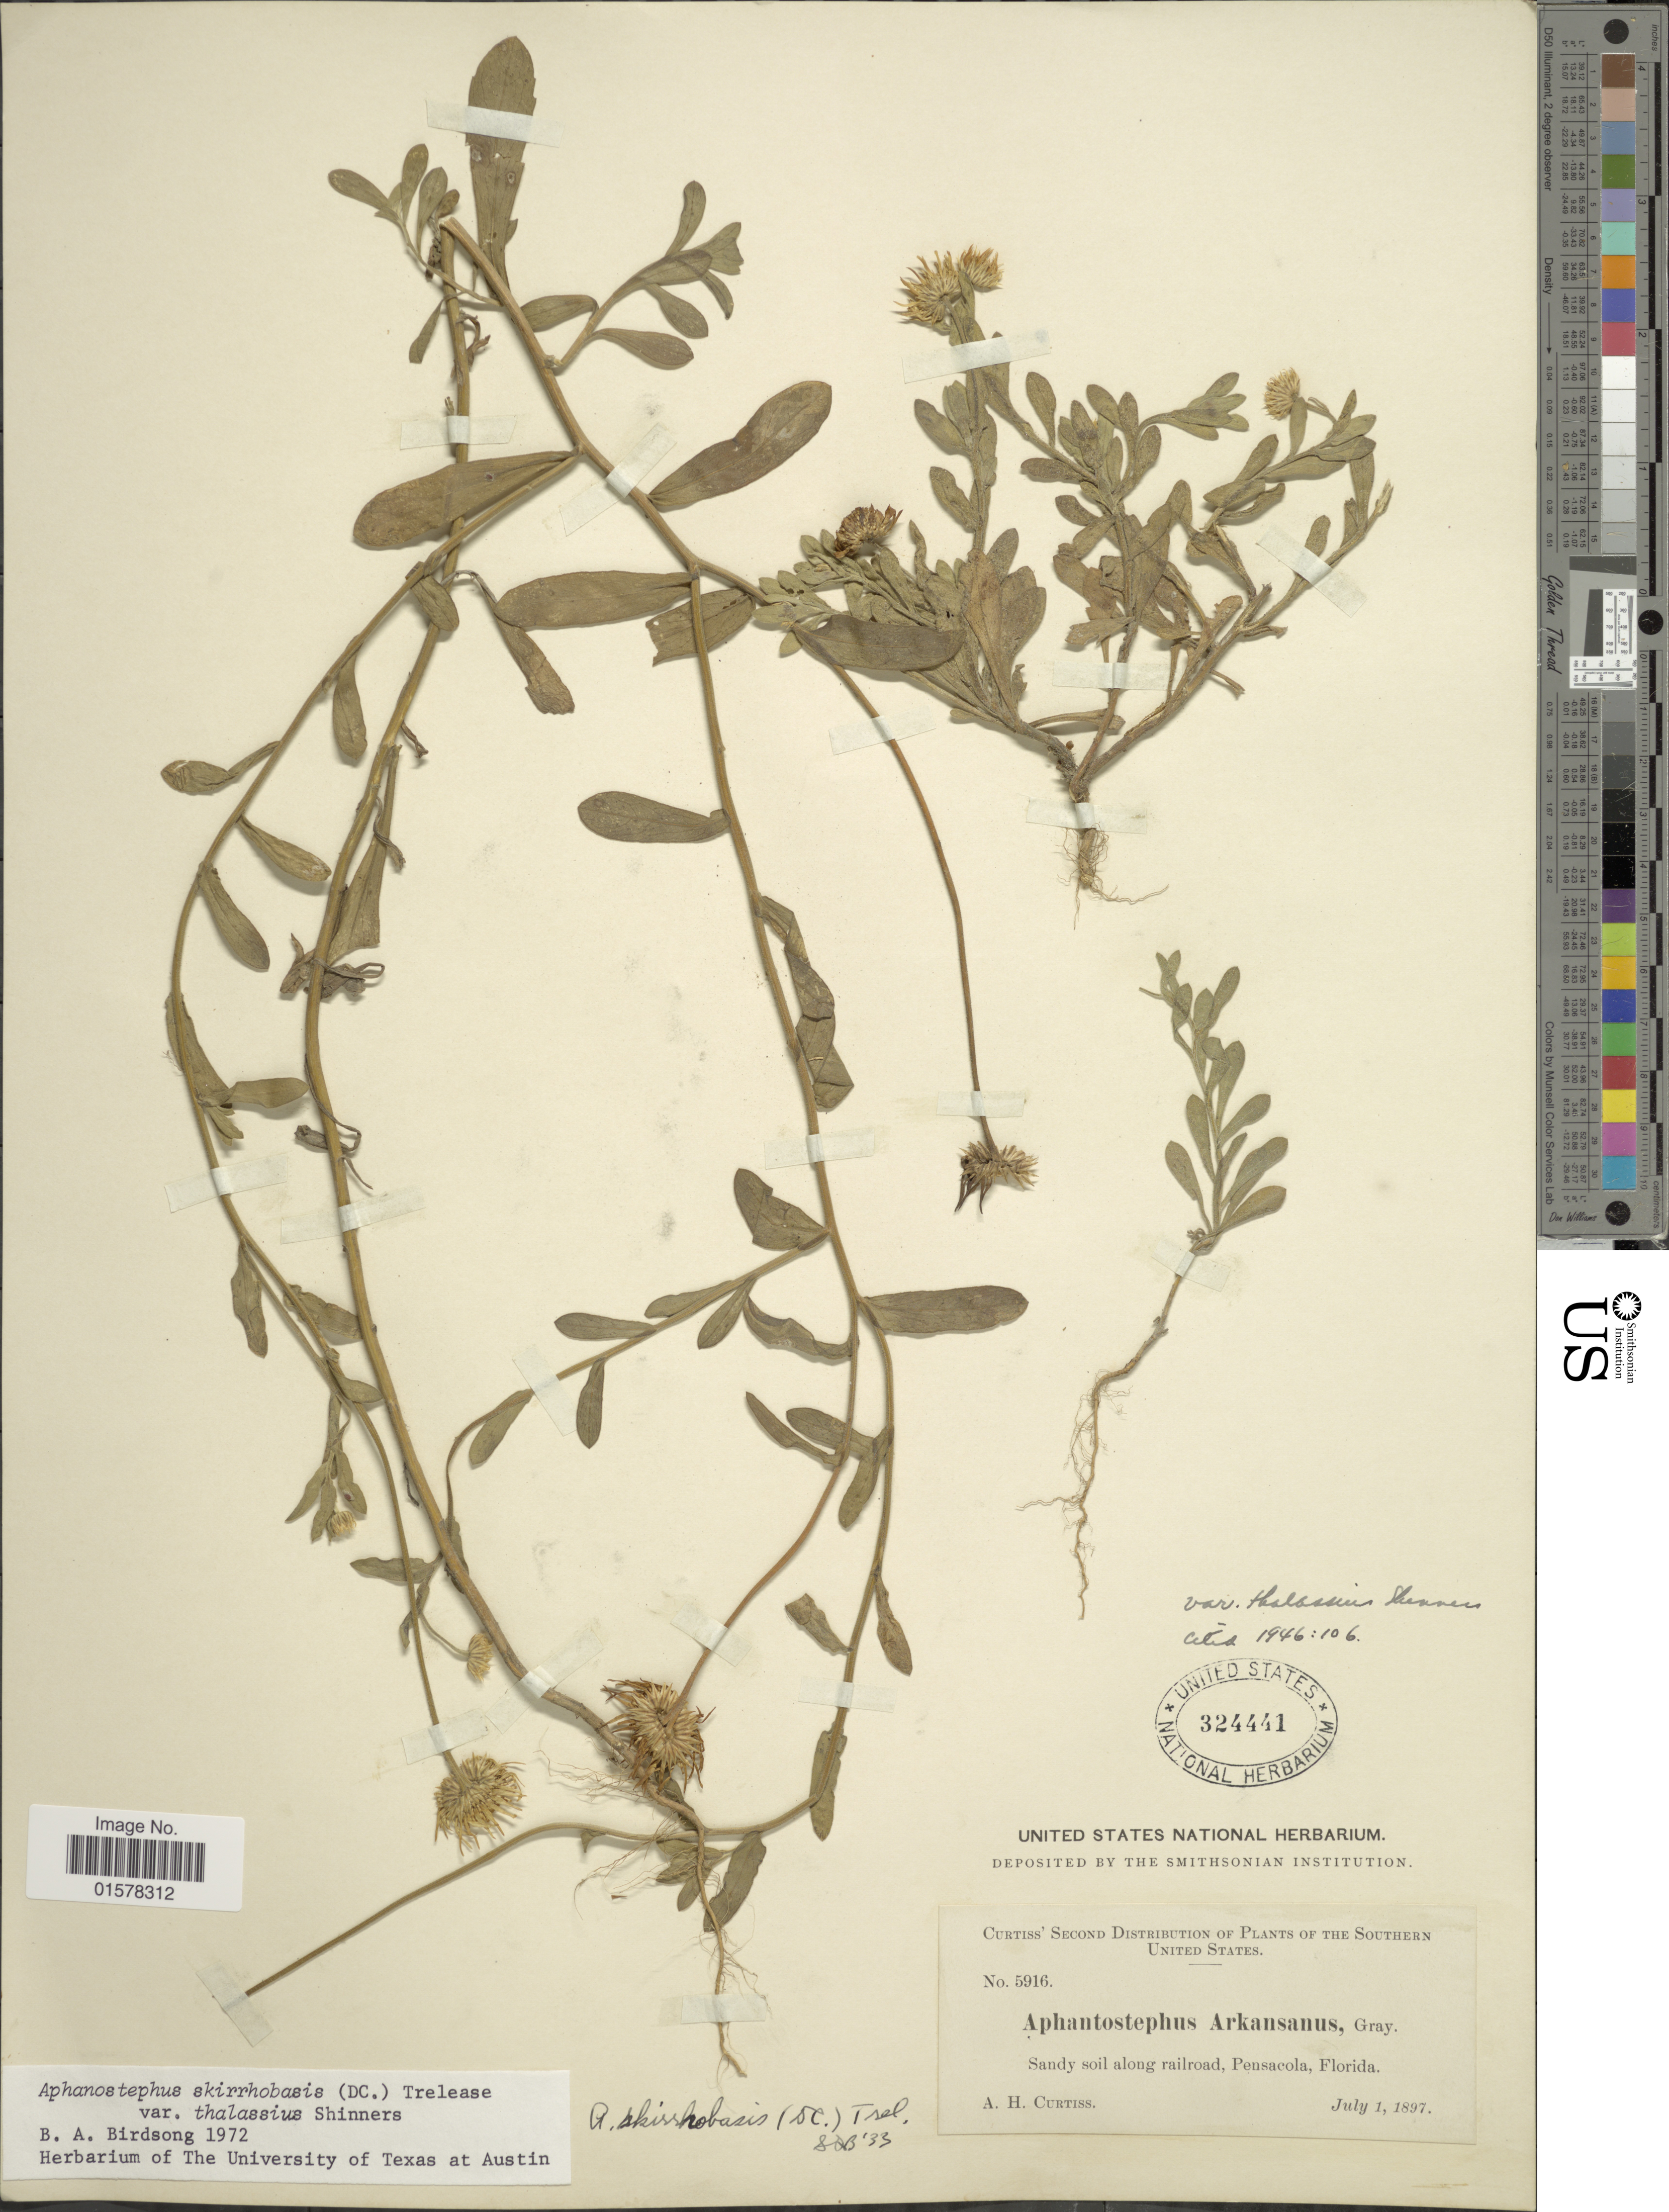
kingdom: Plantae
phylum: Tracheophyta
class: Magnoliopsida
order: Asterales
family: Asteraceae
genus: Aphanostephus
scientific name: Aphanostephus skirrhobasis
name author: (DC.) Trel. ex Coville & Branner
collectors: A. H. Curtiss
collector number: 5916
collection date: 1897-07-01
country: United States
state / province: Florida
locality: Along railroad, Pensacola,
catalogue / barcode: US 324441